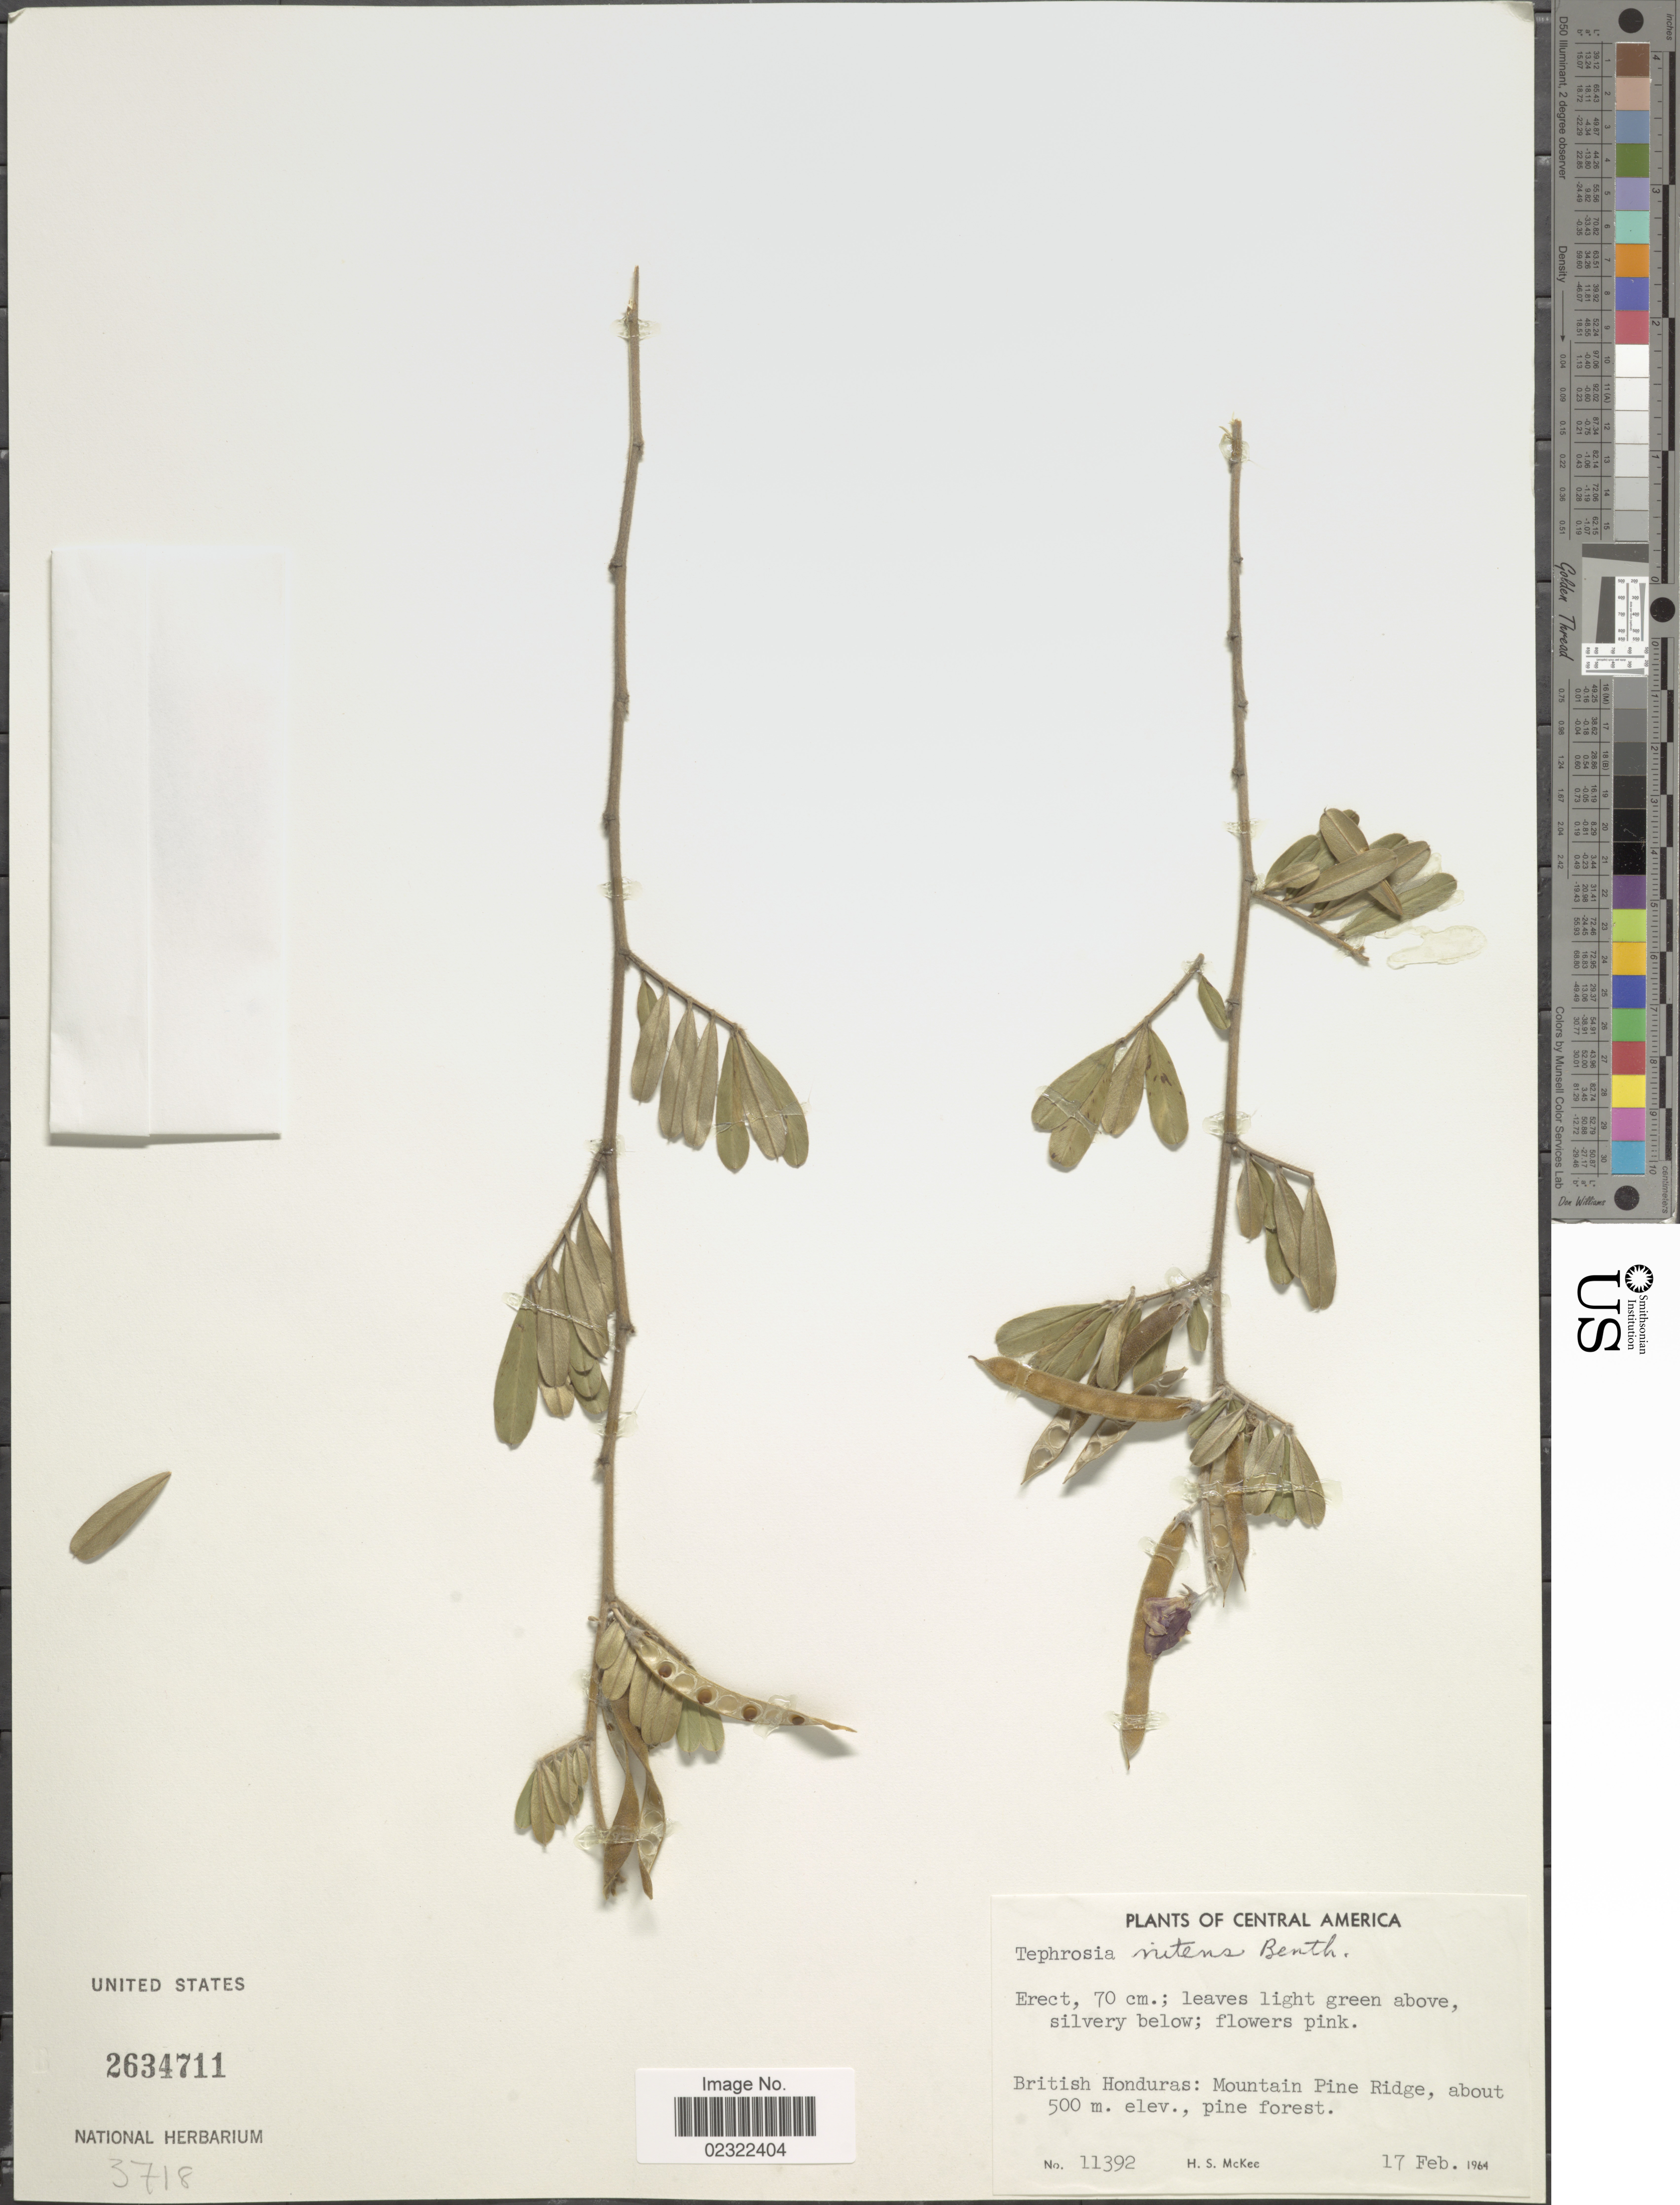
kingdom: Plantae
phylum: Tracheophyta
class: Magnoliopsida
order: Fabales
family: Fabaceae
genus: Tephrosia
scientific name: Tephrosia nitens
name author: Benth.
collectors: H. S. McKee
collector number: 11392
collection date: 1964-02-17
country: Belize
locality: British Honduras: Mountain Pine Ridge.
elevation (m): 500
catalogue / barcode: US 2634711